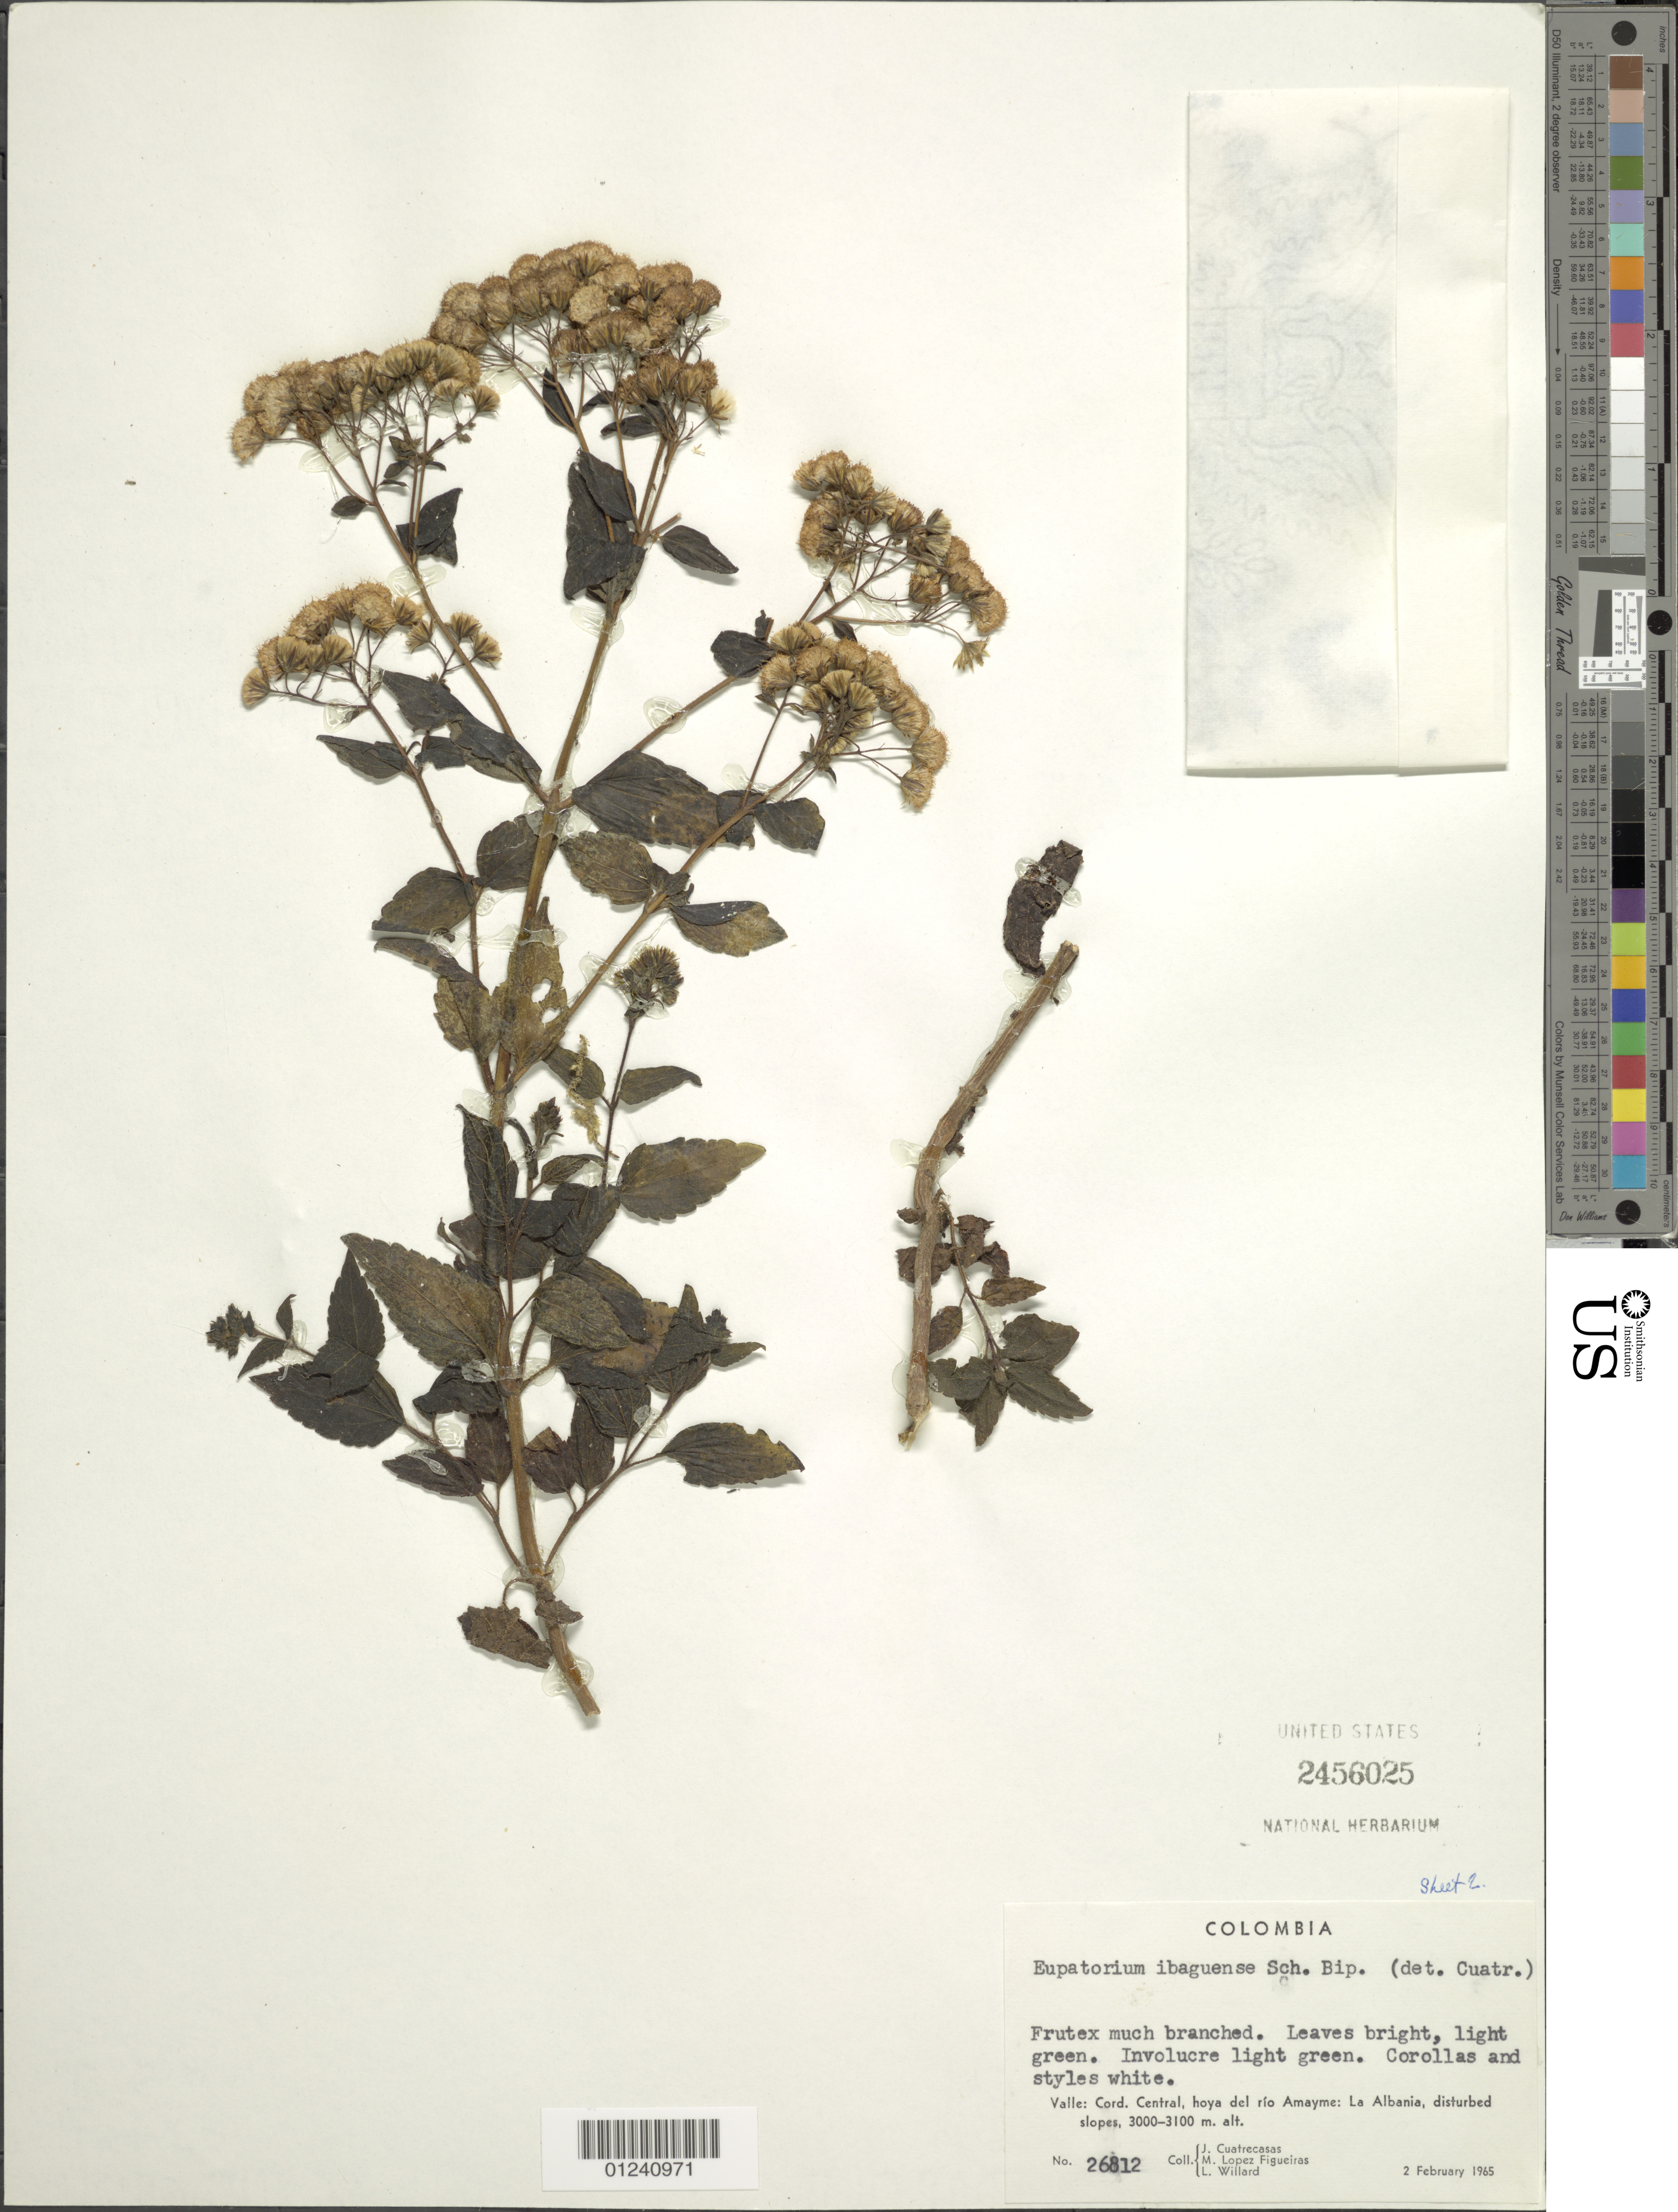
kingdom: Plantae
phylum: Tracheophyta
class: Magnoliopsida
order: Asterales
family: Asteraceae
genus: Ageratina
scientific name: Ageratina ibaguensis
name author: (Sch. Bip. ex Hieron.) R.M. King & H. Rob.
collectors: J. Cuatrecasas, L. Willard & M. López Figueiras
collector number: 26812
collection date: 1965-02-02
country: Colombia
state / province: Valle del Cauca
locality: Cord. Central, hoya del rio Amayme: La Albania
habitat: disturbed slopes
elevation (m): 3000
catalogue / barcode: US 2456025